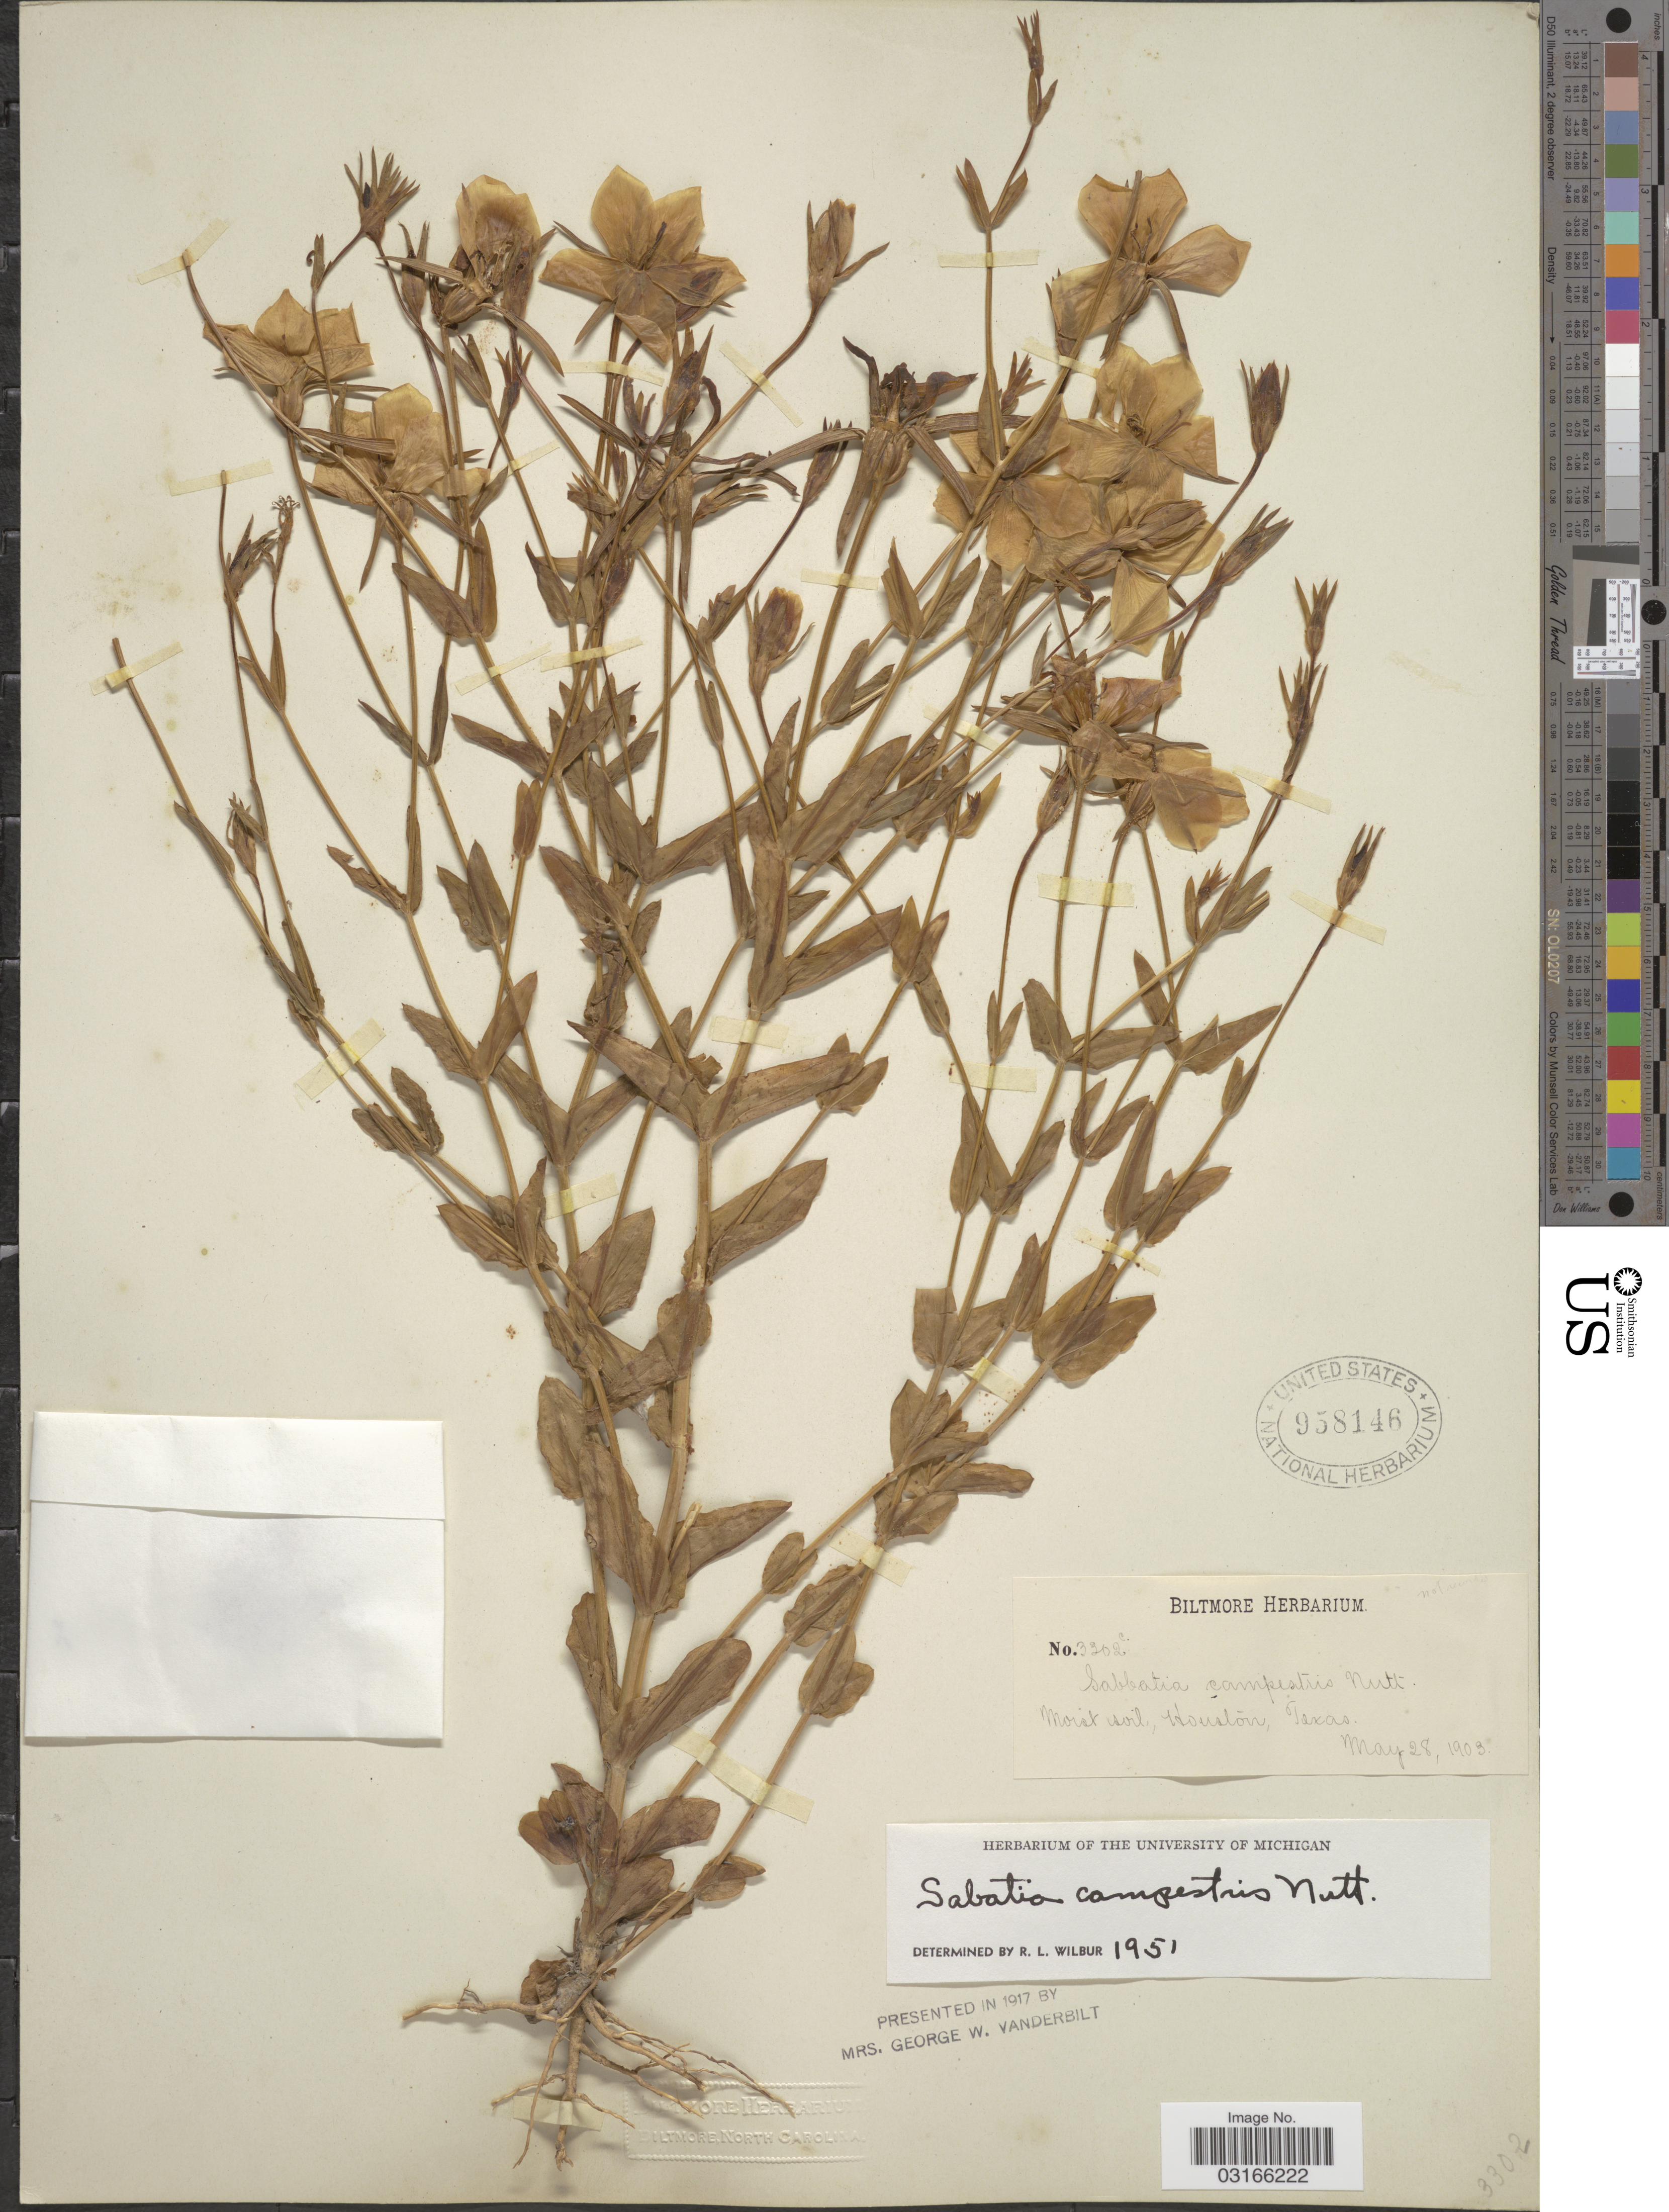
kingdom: Plantae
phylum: Tracheophyta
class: Magnoliopsida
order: Gentianales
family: Gentianaceae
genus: Sabatia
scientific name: Sabatia campestris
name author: Nutt.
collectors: ex herb. Biltmore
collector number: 3302c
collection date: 1903-05-28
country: United States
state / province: Texas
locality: Moist soil, Houston.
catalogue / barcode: US 958146